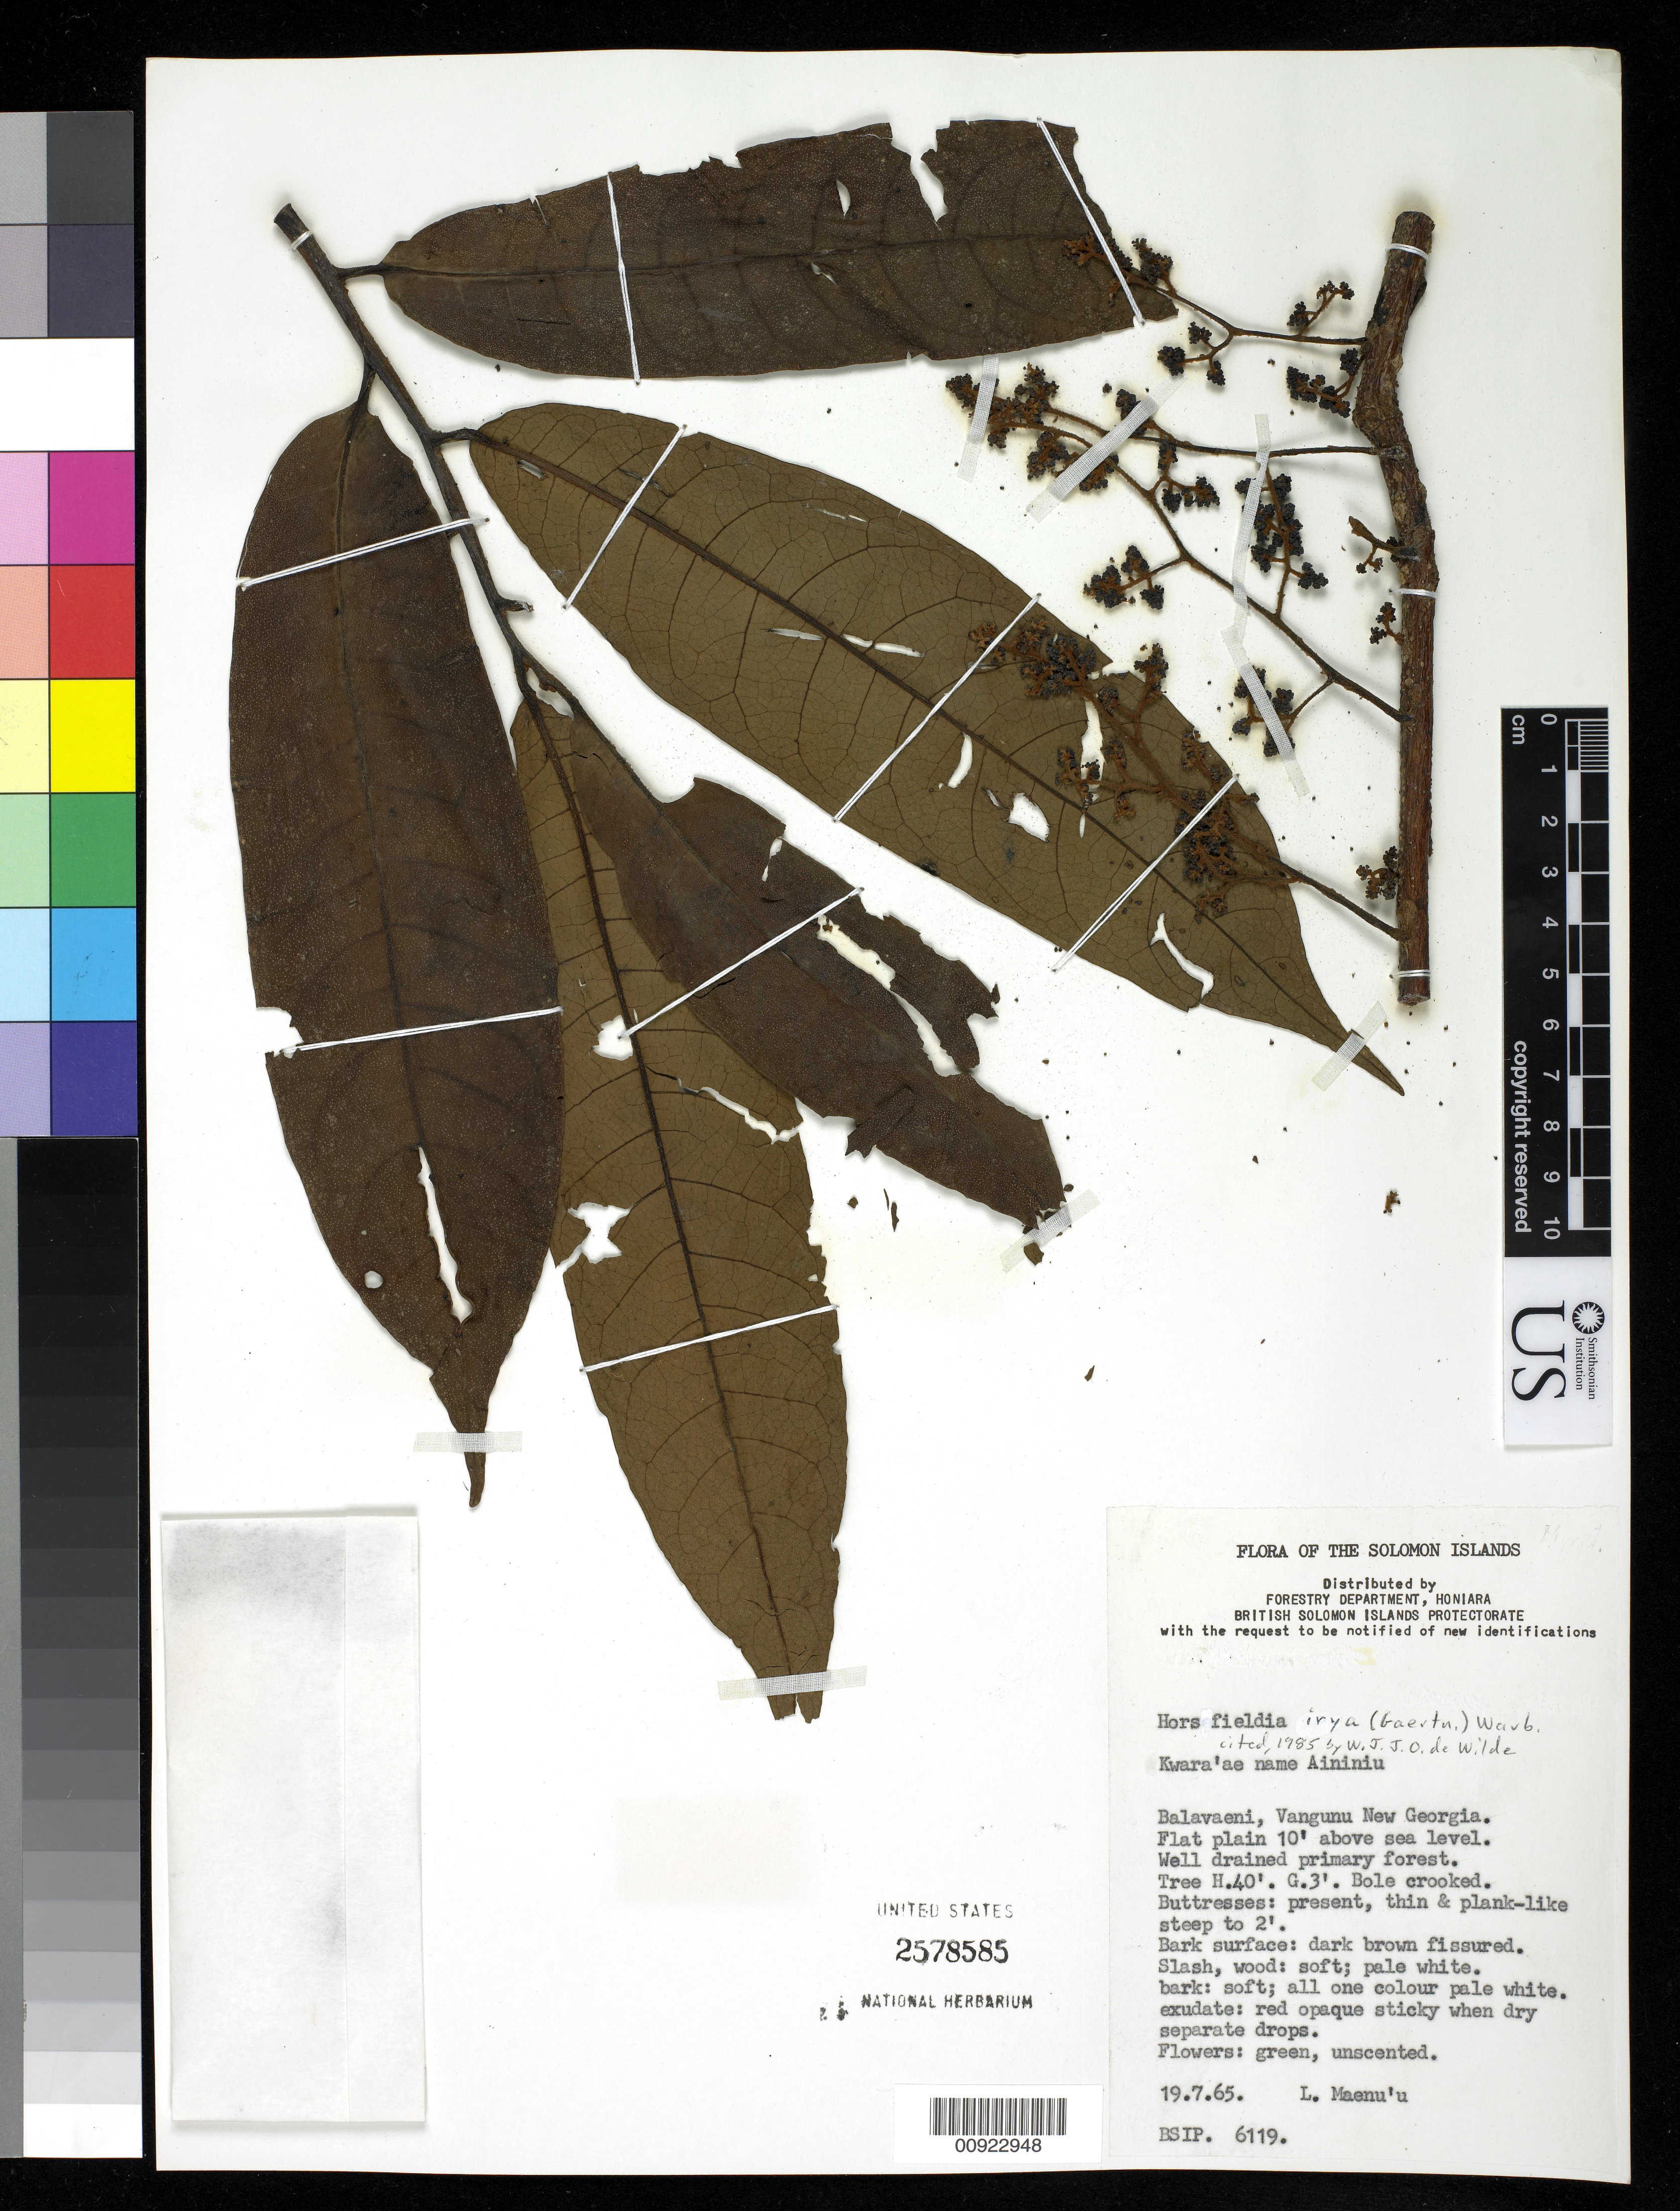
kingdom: Plantae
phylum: Tracheophyta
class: Magnoliopsida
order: Magnoliales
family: Myristicaceae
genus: Horsfieldia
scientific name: Horsfieldia irya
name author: (Gaertn.) Warb.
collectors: L. Maenu'u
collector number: BSIP 6119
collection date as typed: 19 Jul 1965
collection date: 1965-07-19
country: Solomon Islands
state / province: Western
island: Vangunu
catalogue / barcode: US 2578585